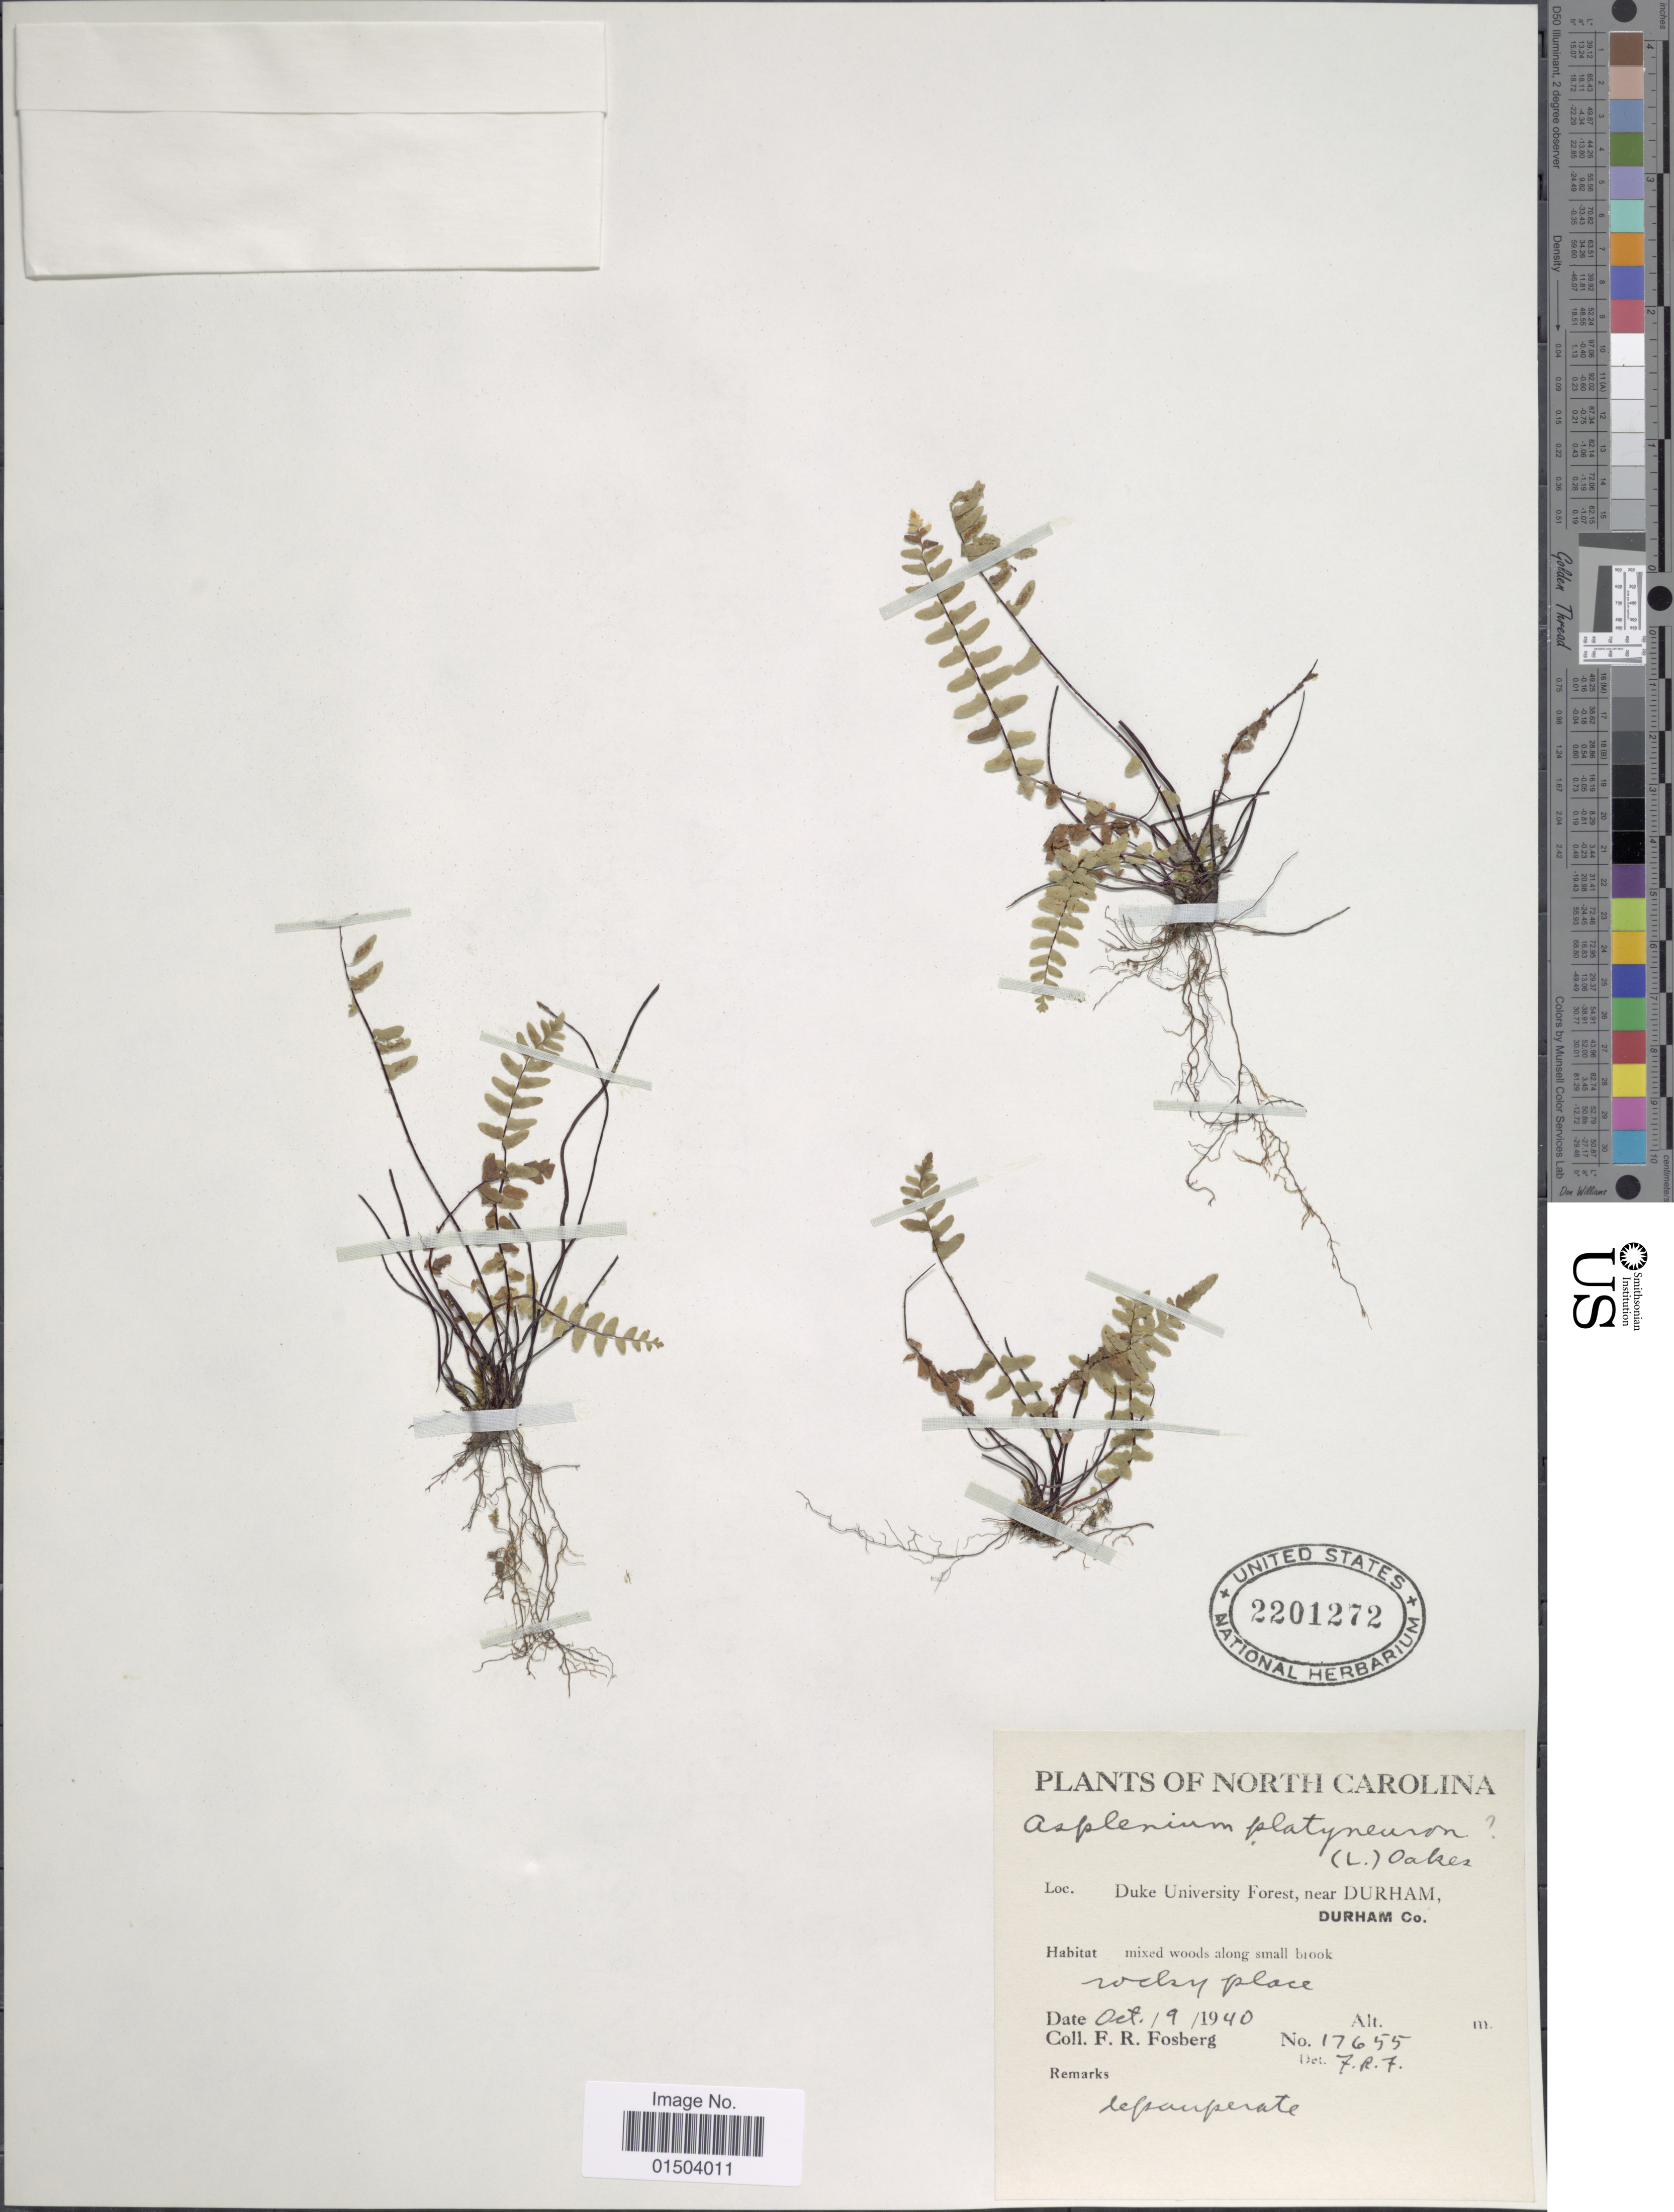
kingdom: Plantae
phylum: Tracheophyta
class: Polypodiopsida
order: Polypodiales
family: Aspleniaceae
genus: Asplenium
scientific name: Asplenium platyneuron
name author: (L.) Britton, Stearns & Poggenb.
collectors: F. R. Fosberg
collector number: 17655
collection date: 1940-10-09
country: United States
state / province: North Carolina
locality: Duke University Forest, near Durham, Durham Co.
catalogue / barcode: US 2201272